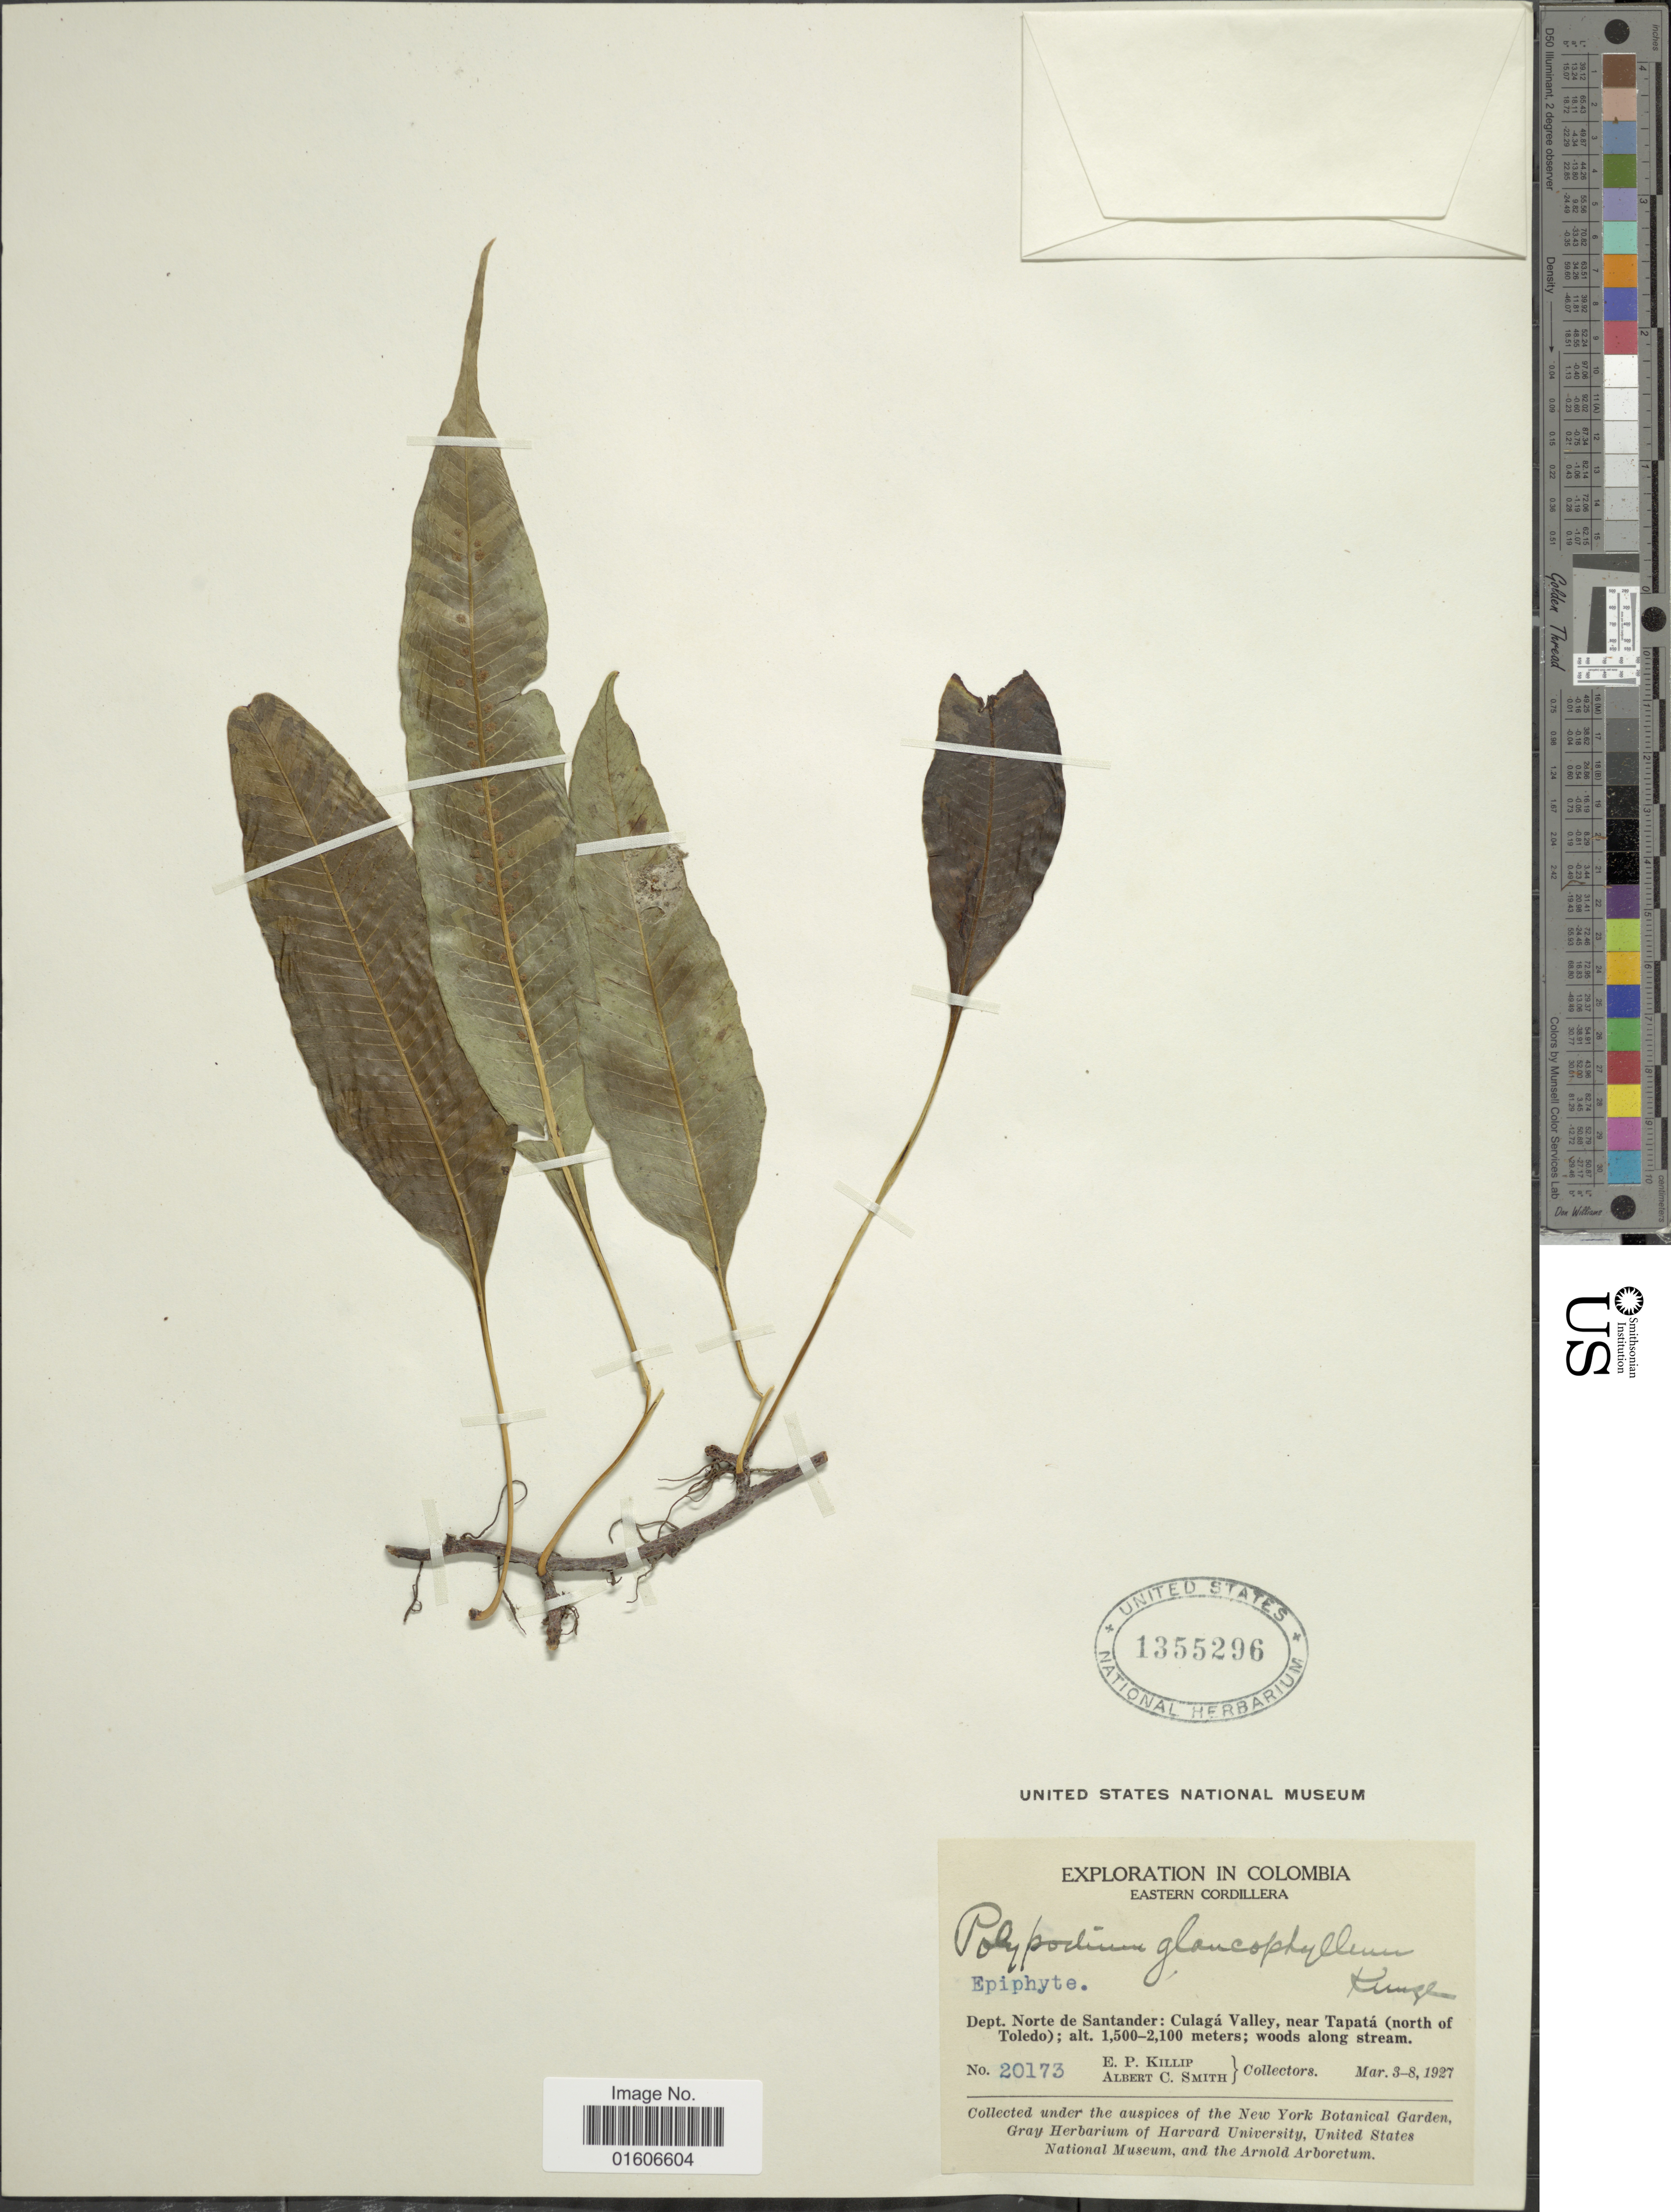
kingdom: Plantae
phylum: Tracheophyta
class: Polypodiopsida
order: Polypodiales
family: Polypodiaceae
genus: Serpocaulon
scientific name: Serpocaulon levigatum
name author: (Cav.) A.R. Sm.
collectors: E. P. Killip & A. C. Smith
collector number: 20173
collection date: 1927-03-03/1927-03-08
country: Colombia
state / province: Norte de Santander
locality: Eastern Cordillera. Dept. Norte de Santander: Culagá Valley, near Tapatá (north of Toledo).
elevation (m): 1500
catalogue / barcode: US 1355296